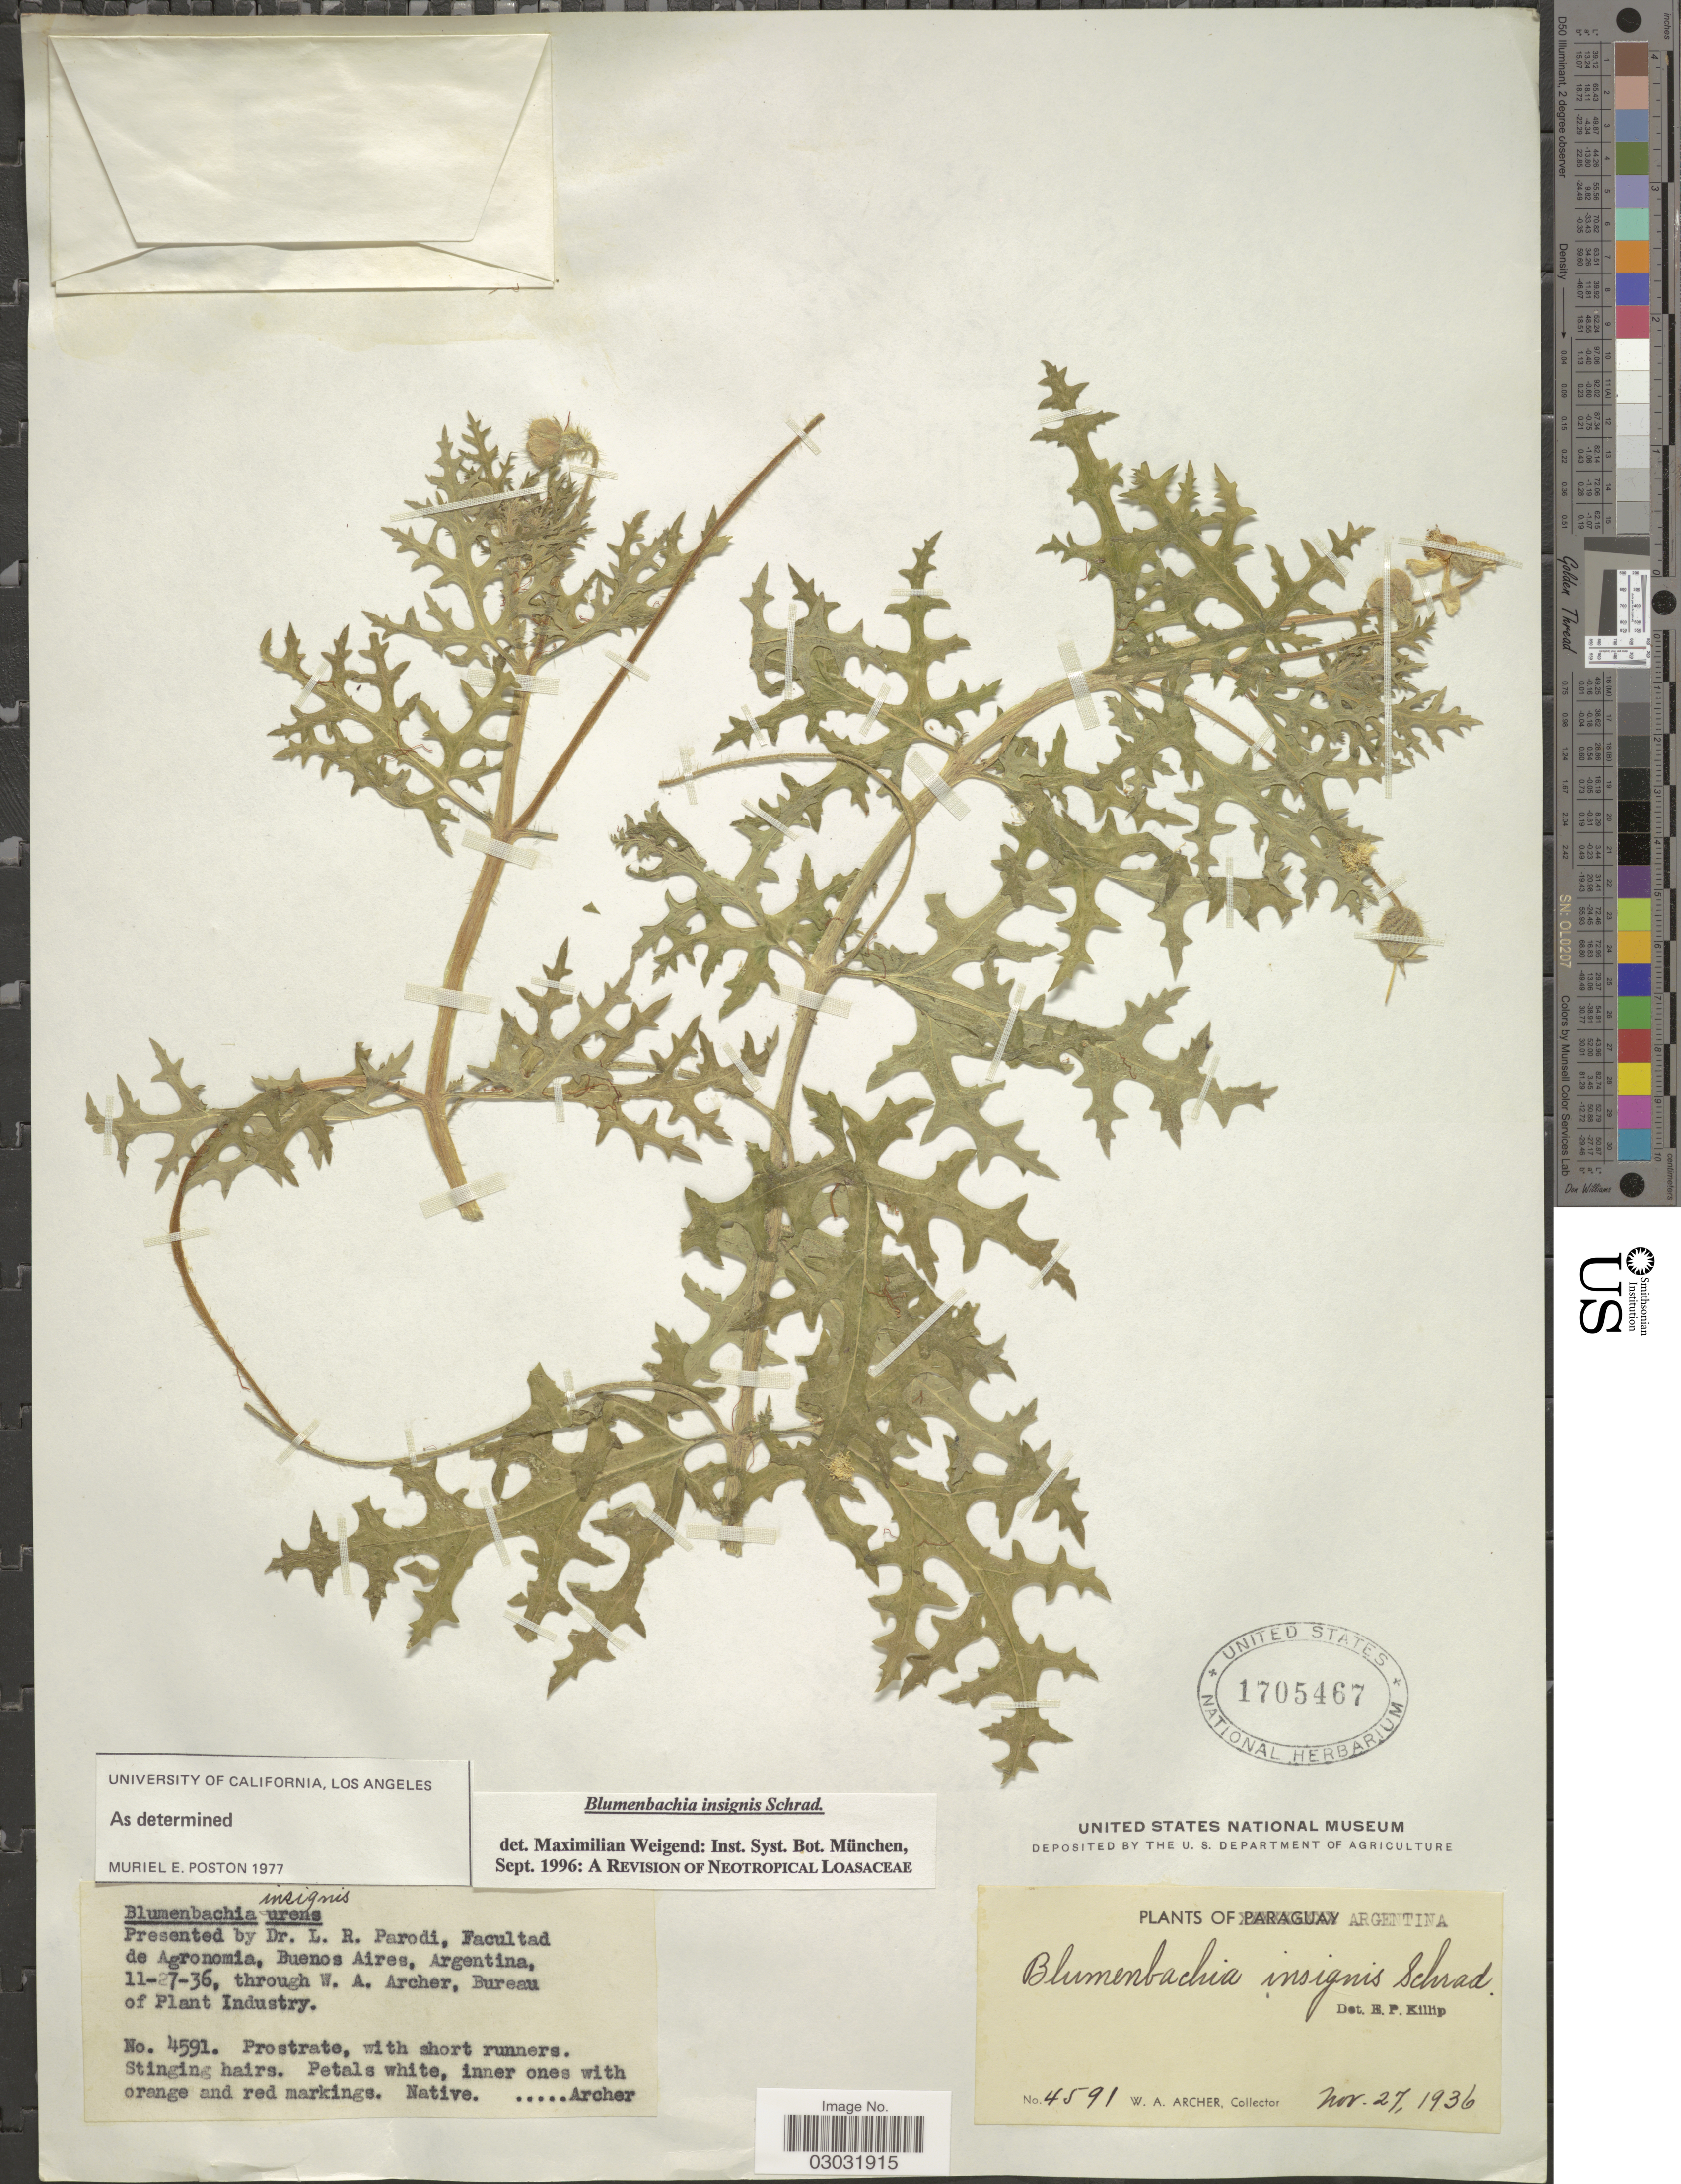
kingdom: Plantae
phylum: Tracheophyta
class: Magnoliopsida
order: Cornales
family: Loasaceae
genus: Blumenbachia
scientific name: Blumenbachia insignis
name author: Schrad.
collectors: W. Archer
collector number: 4591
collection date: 1936-11-27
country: Argentina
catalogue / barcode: US 1705467